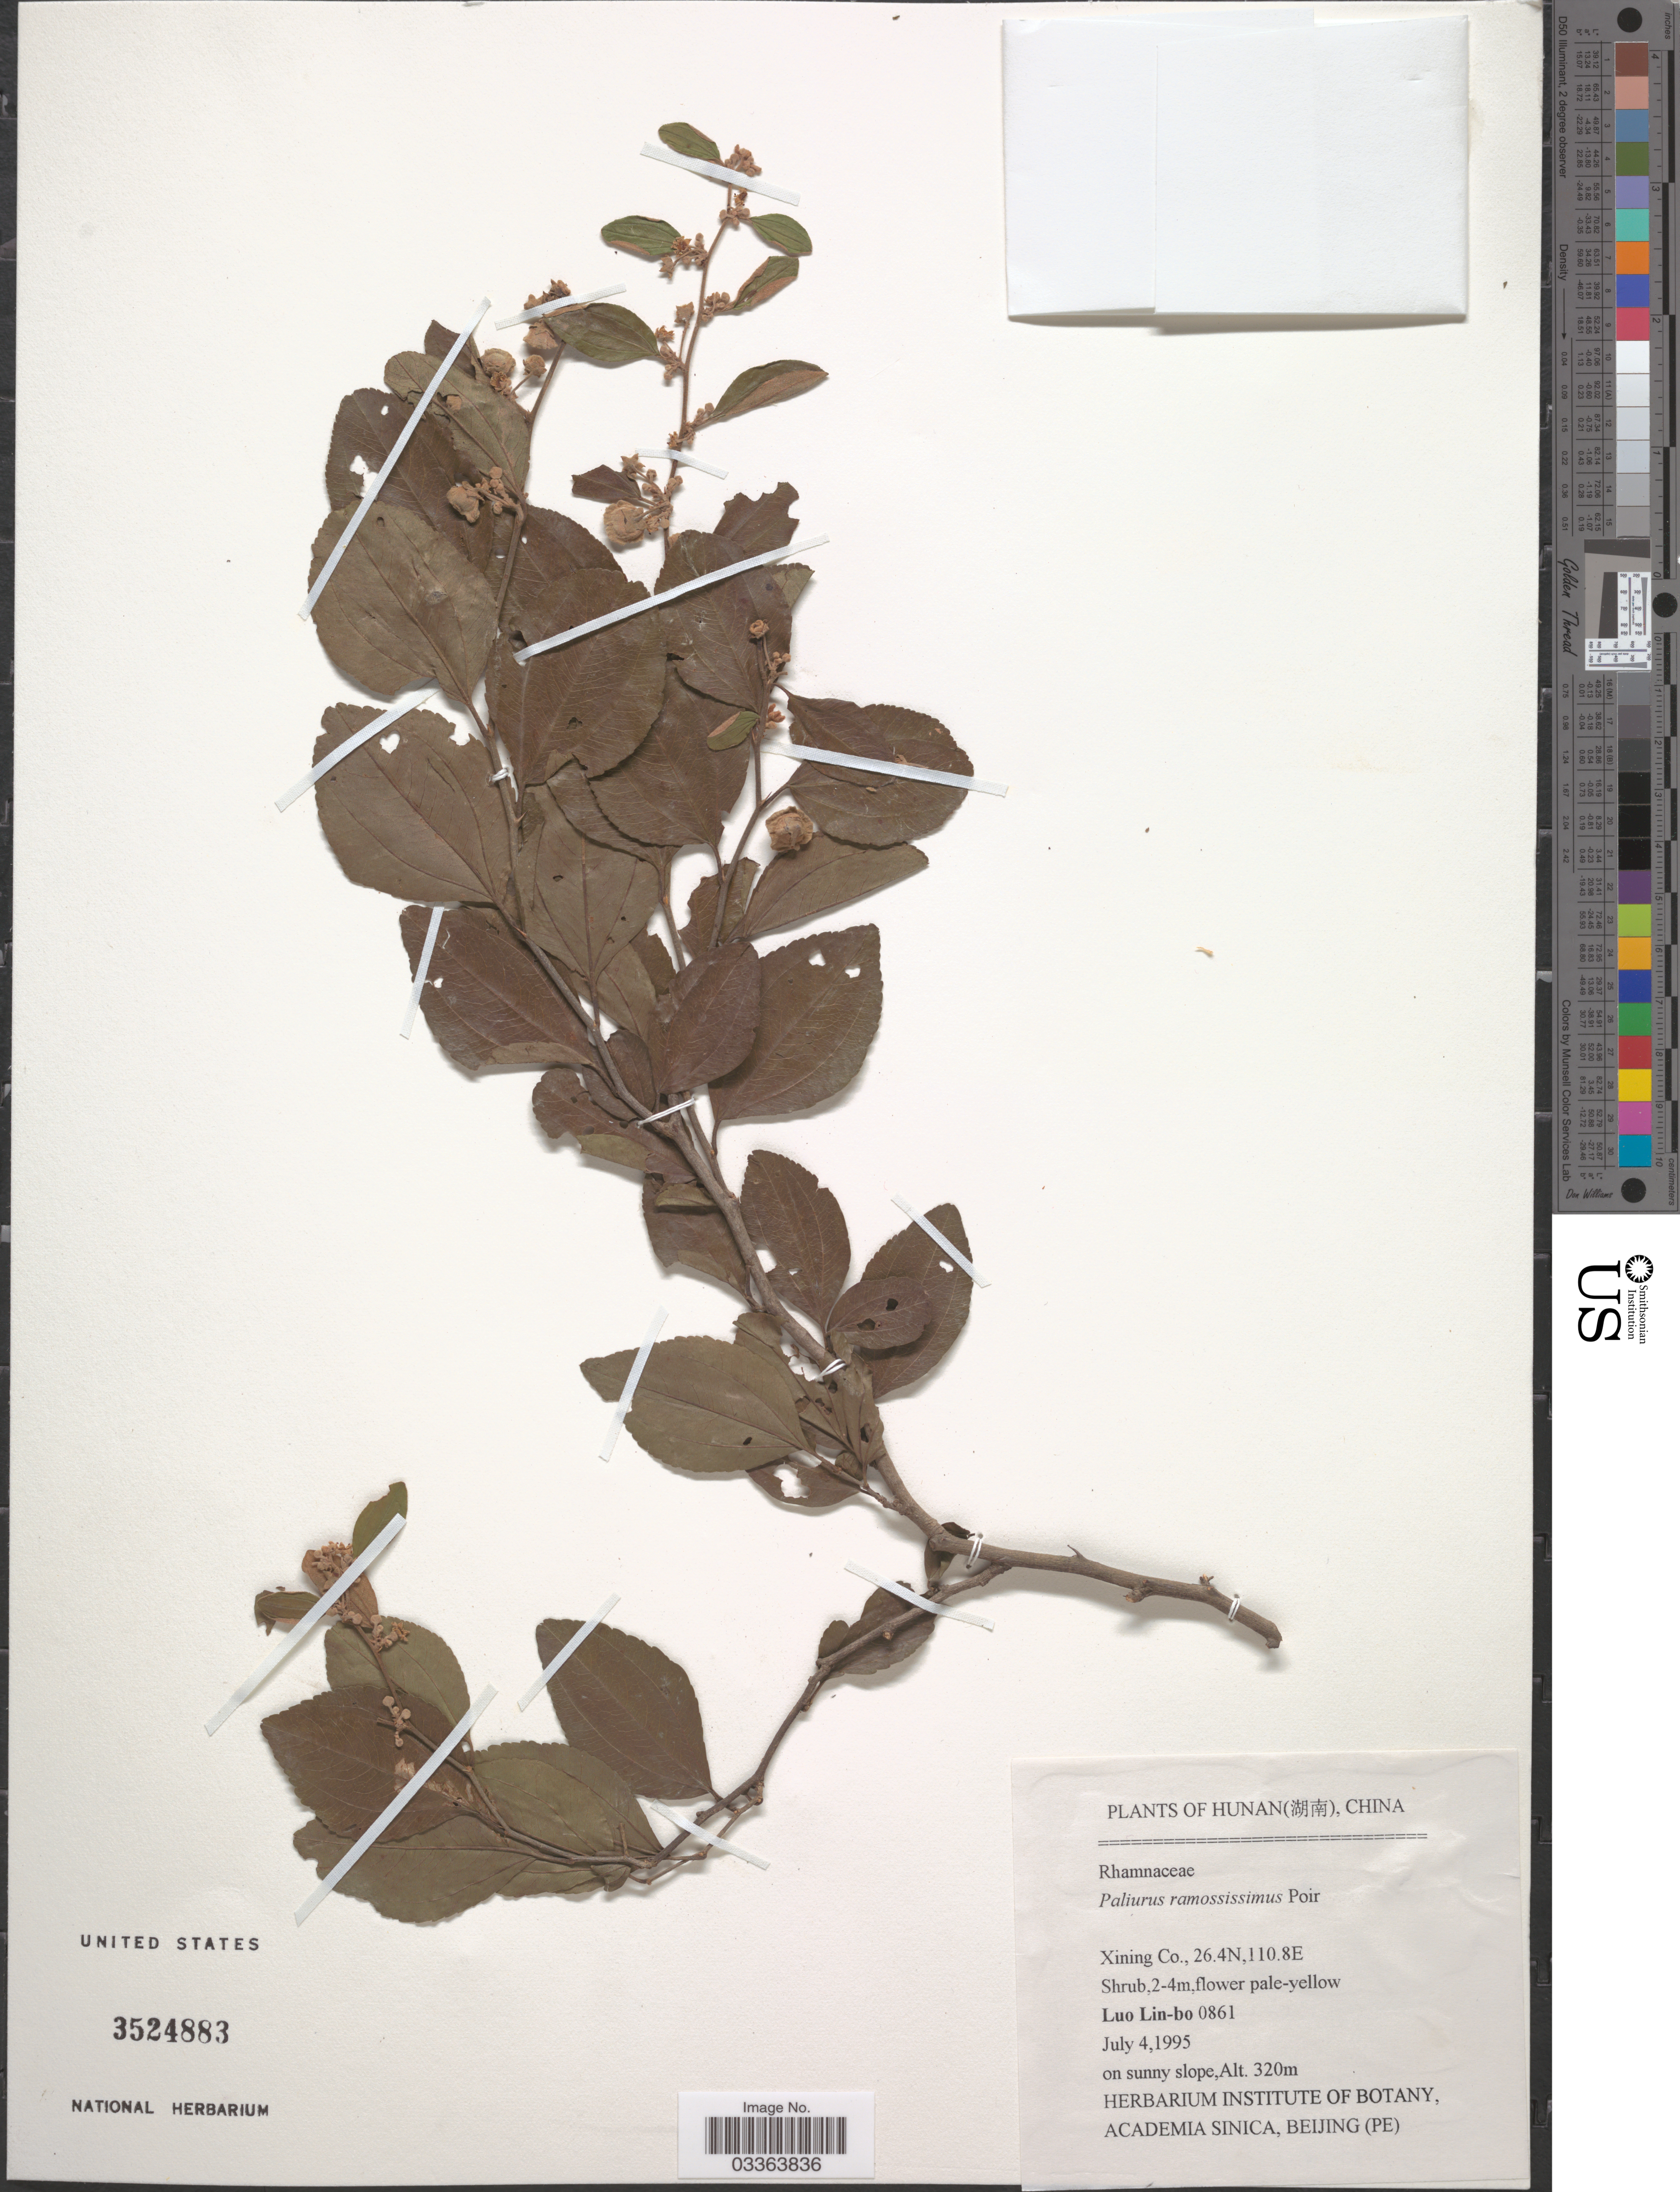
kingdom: Plantae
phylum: Tracheophyta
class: Magnoliopsida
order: Rosales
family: Rhamnaceae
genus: Paliurus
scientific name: Paliurus ramosissimus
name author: (Lour.) Poir.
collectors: L. Lin-bo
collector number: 0861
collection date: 1995-07-04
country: China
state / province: Hunan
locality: Xining Co.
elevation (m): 320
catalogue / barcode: US 3524883